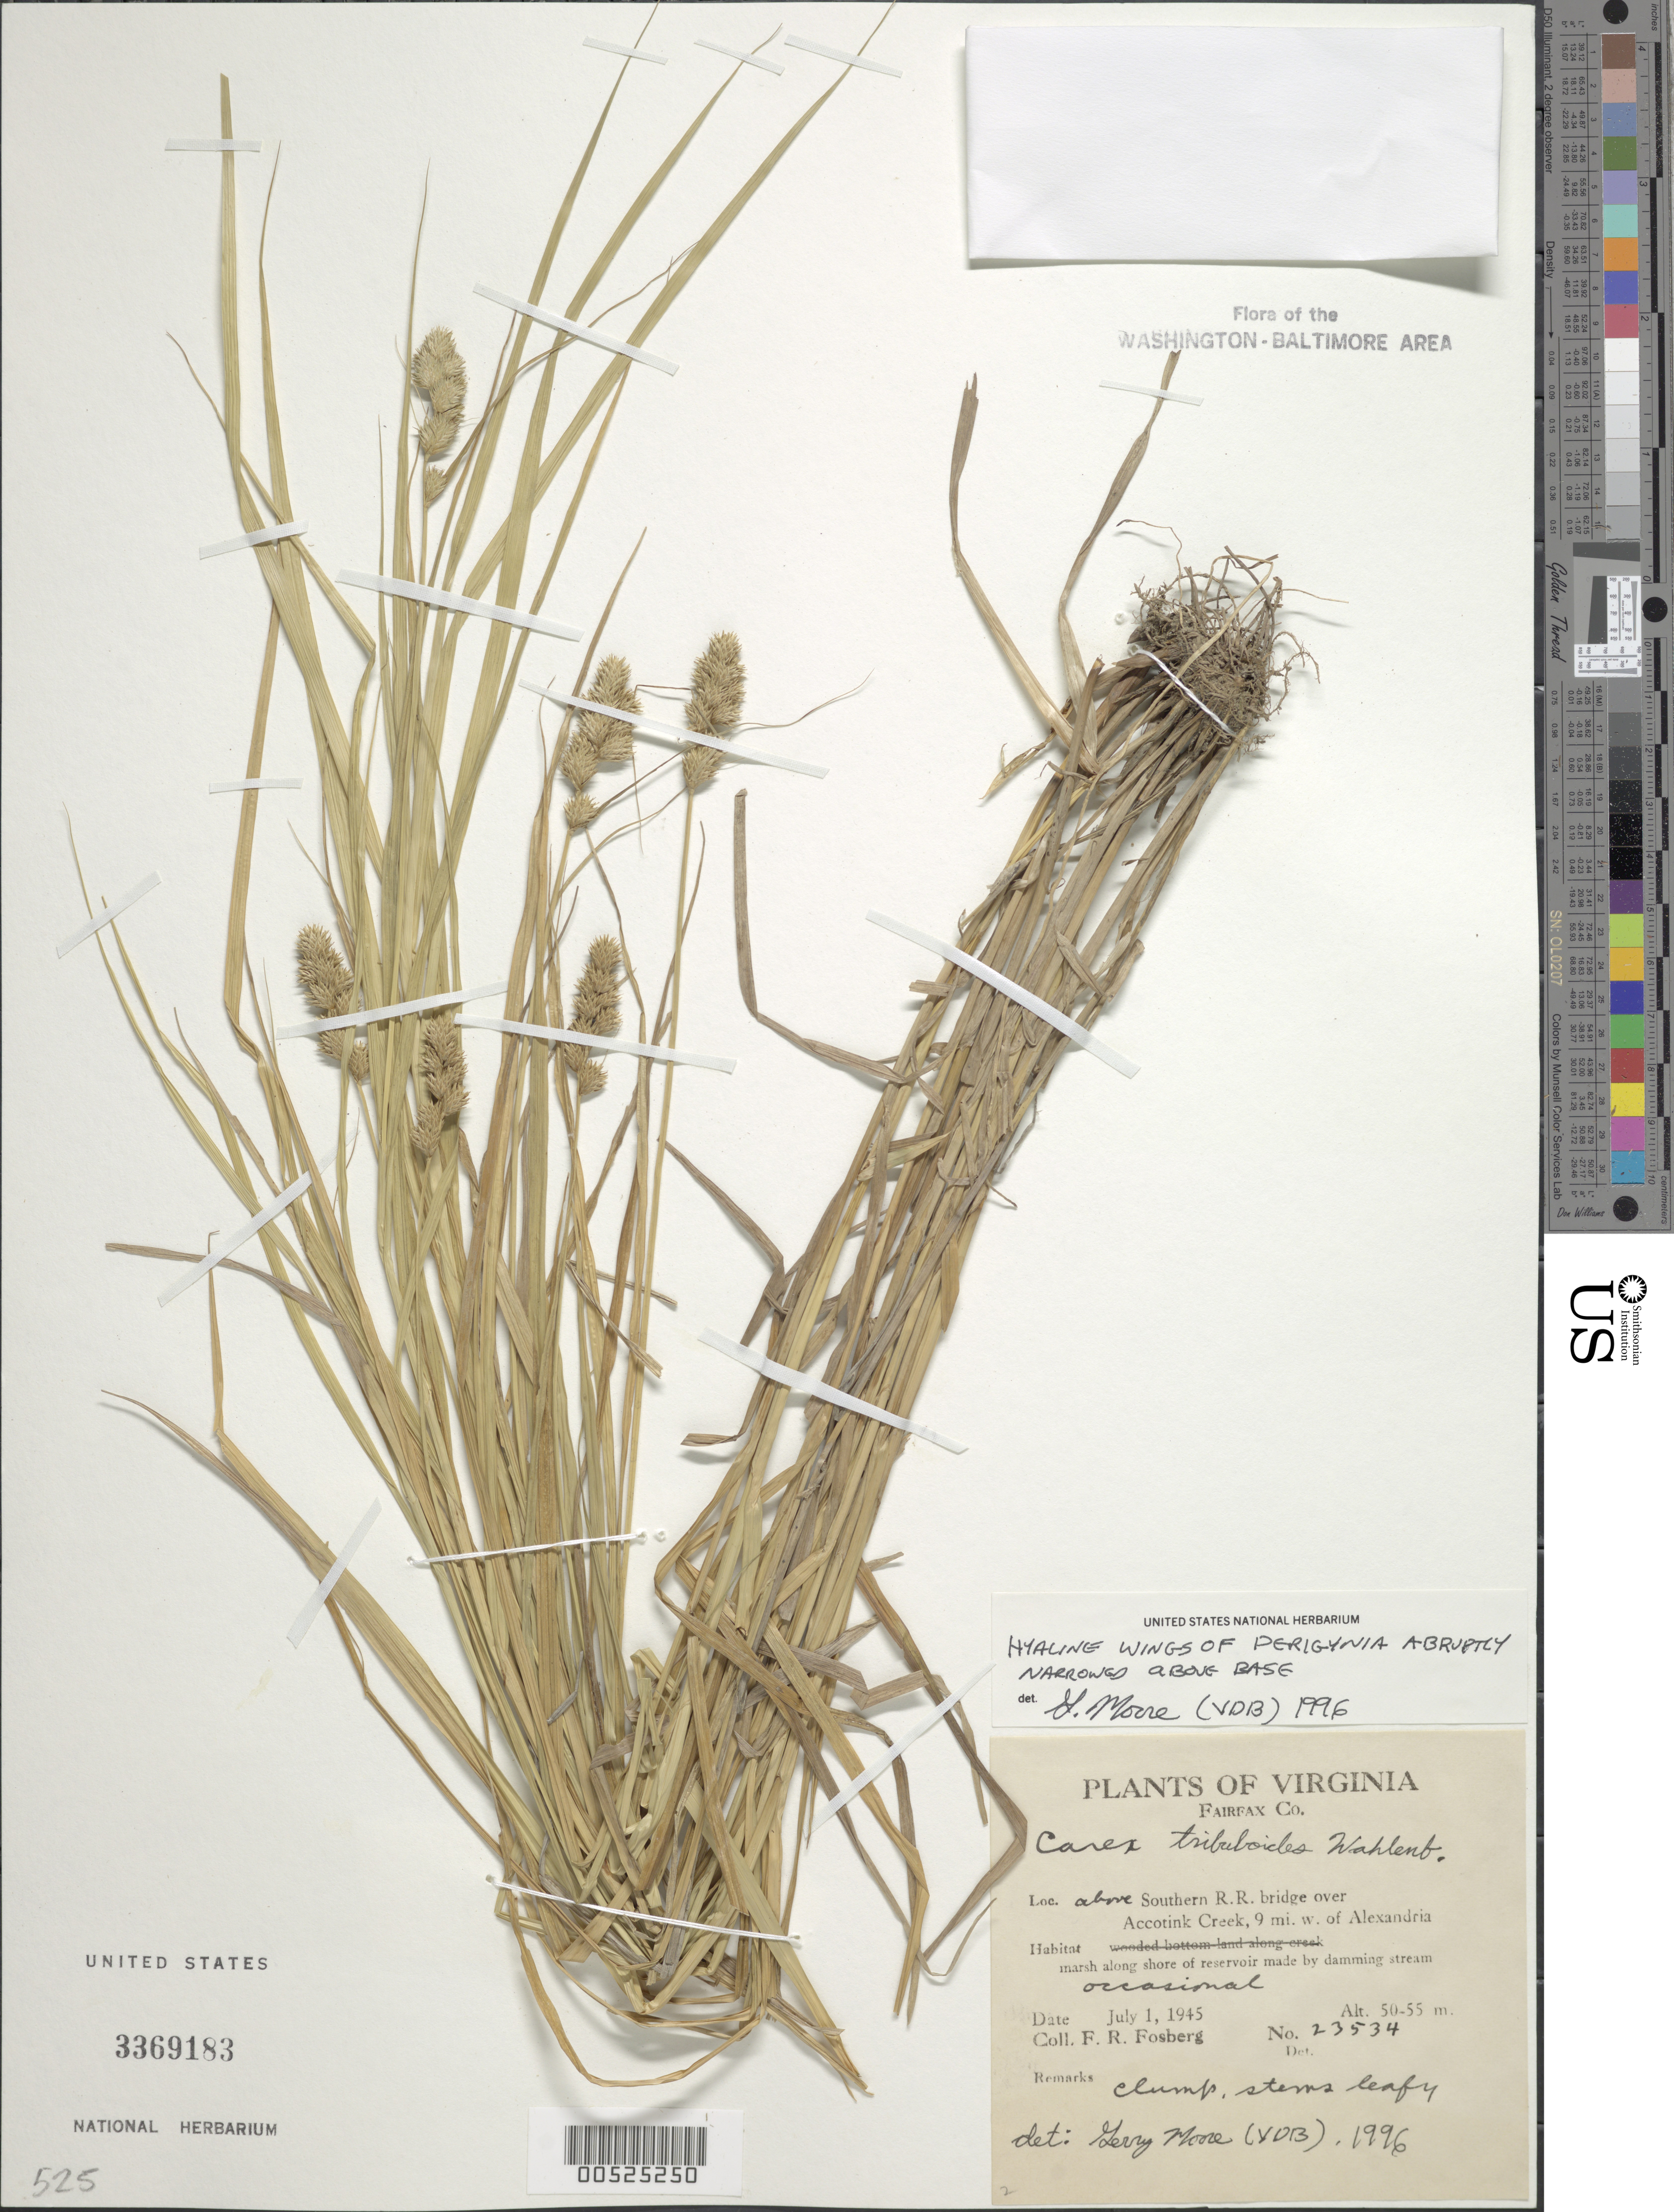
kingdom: Plantae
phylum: Tracheophyta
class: Liliopsida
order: Poales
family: Cyperaceae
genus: Carex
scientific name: Carex tribuloides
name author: Wahlenb.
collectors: F. R. Fosberg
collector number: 23534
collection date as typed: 01 Jul 1945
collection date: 1945-07-01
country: United States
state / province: Virginia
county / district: Fairfax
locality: Above Southern Railroad Bridge over Accotink Creek, 9 mi. W of Alexandria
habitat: Marsh along shore of reservoir made by damming stream, occasional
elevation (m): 50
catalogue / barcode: US 3369183